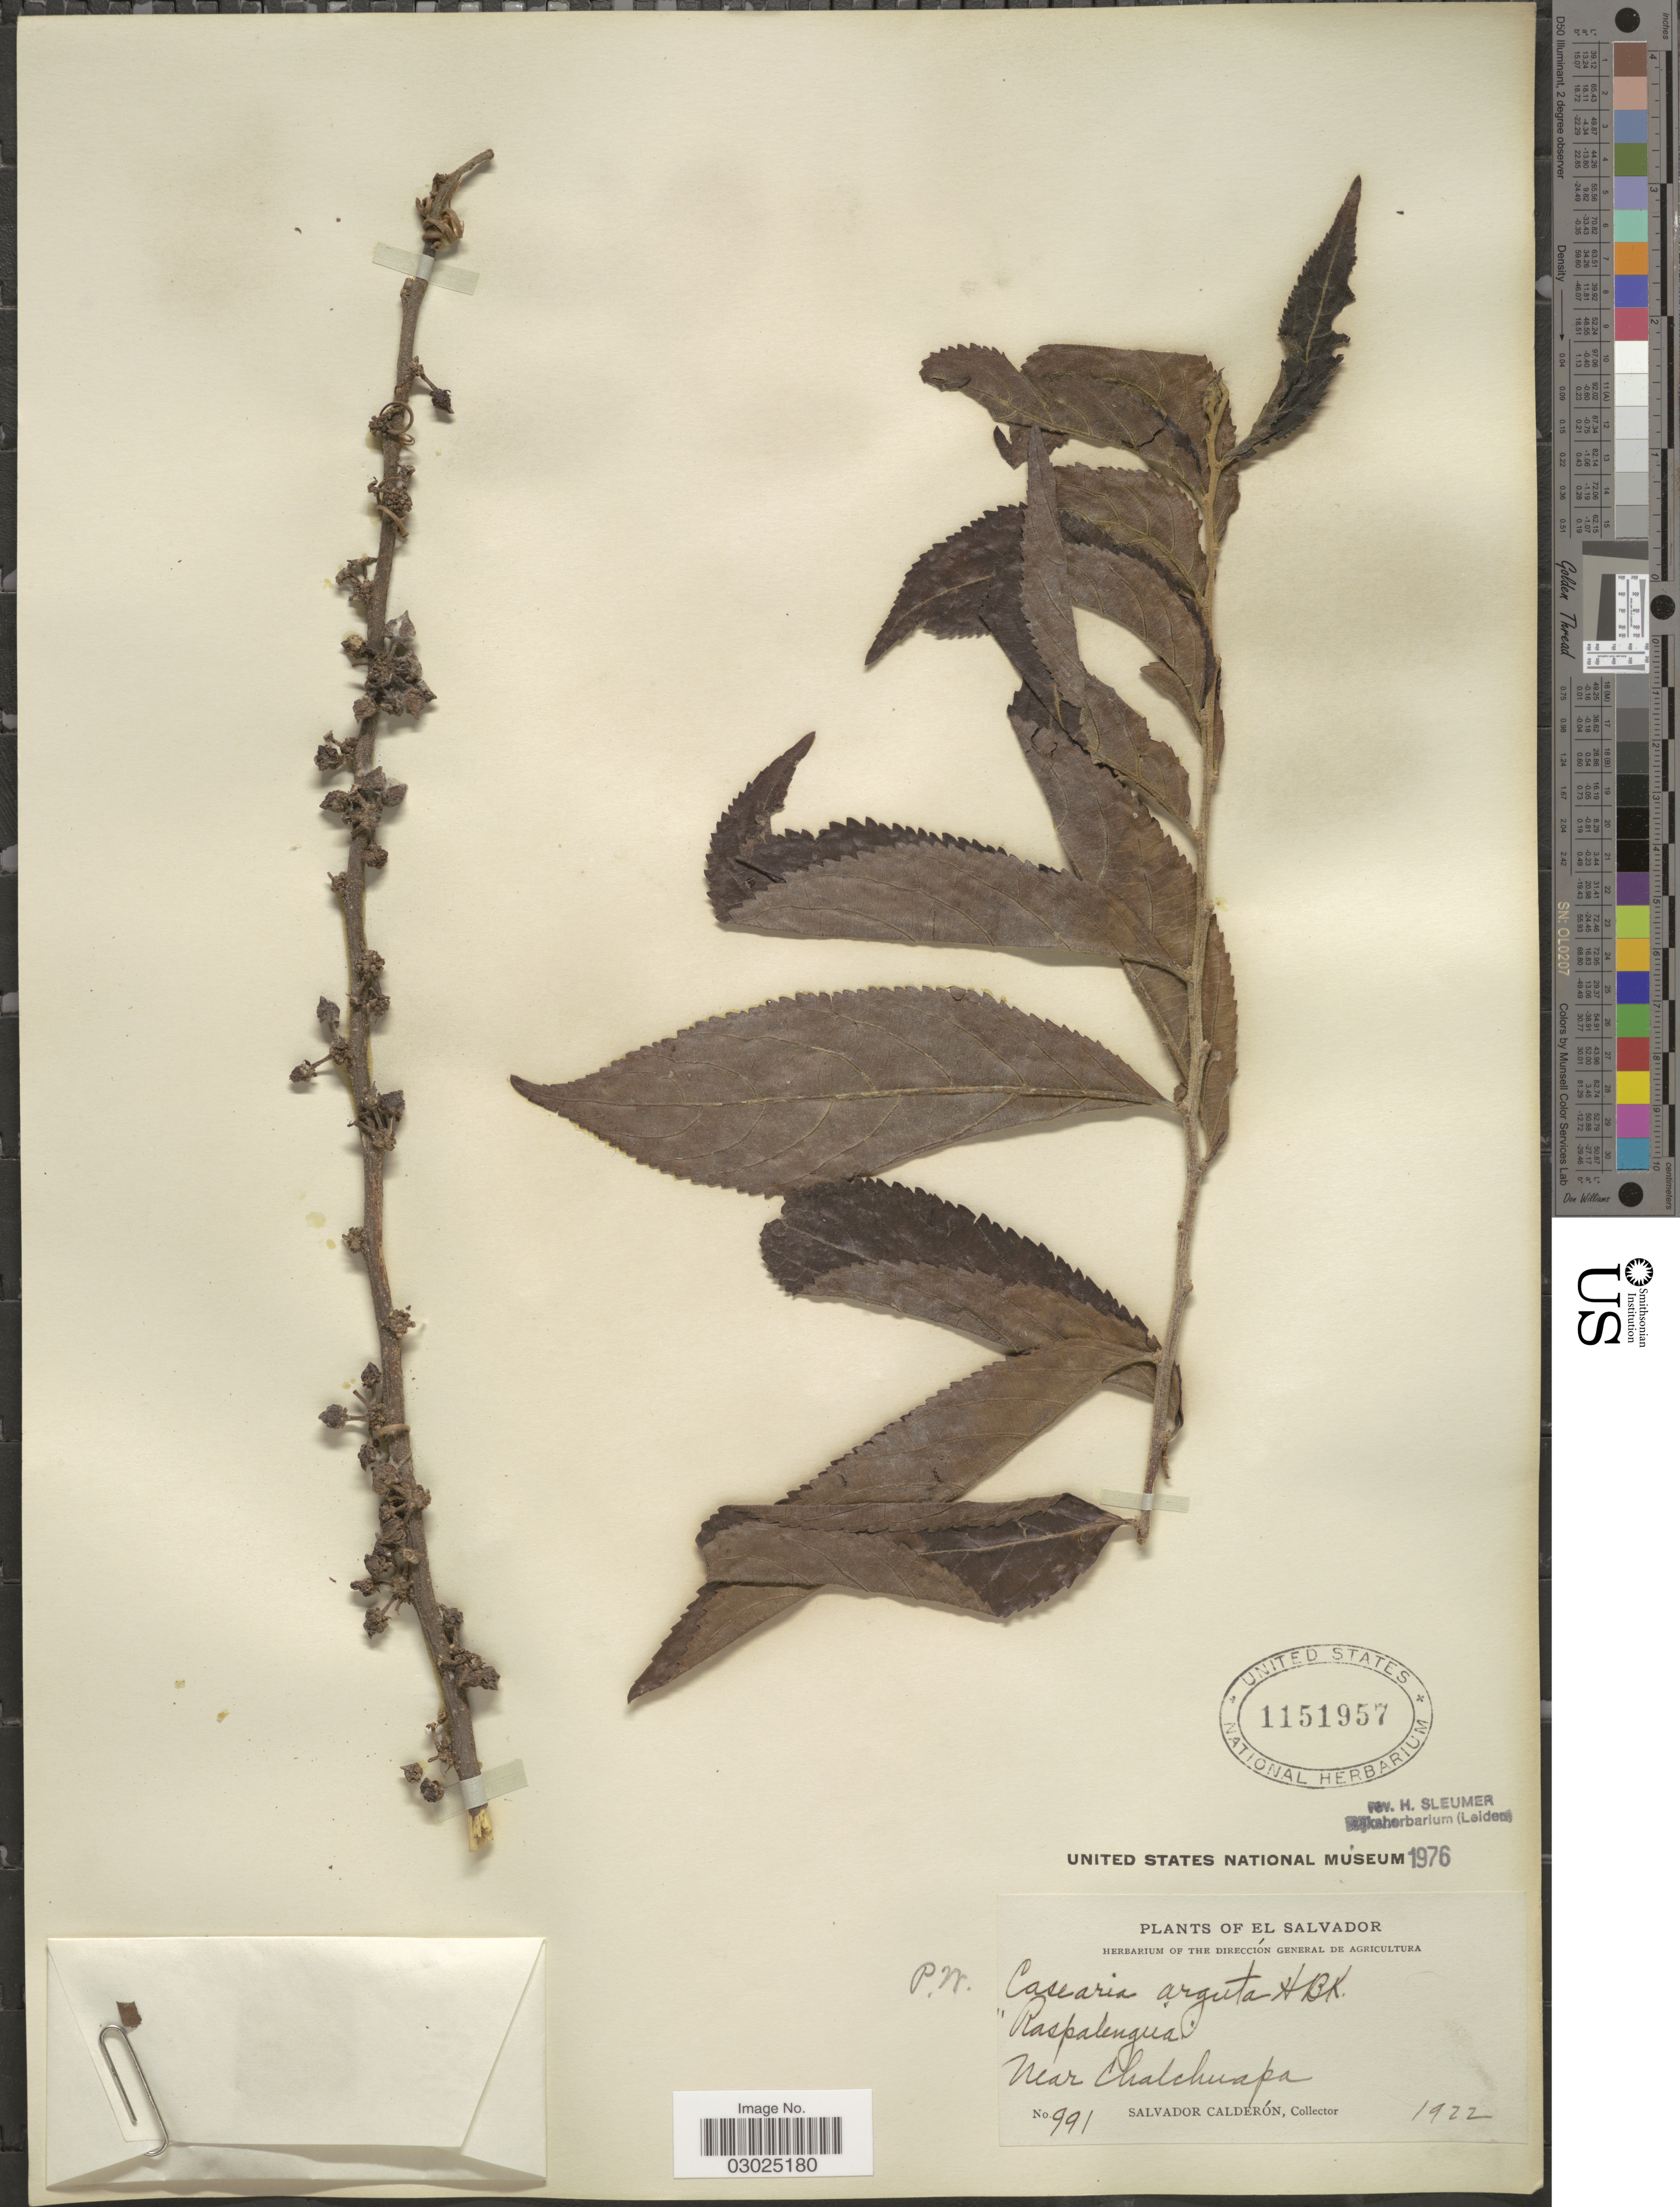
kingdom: Plantae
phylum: Tracheophyta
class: Magnoliopsida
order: Malpighiales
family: Salicaceae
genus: Casearia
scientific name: Casearia arguta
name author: Kunth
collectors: S. Calderón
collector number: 991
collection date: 1922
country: El Salvador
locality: Near Chalchuapa.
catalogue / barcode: US 1151957